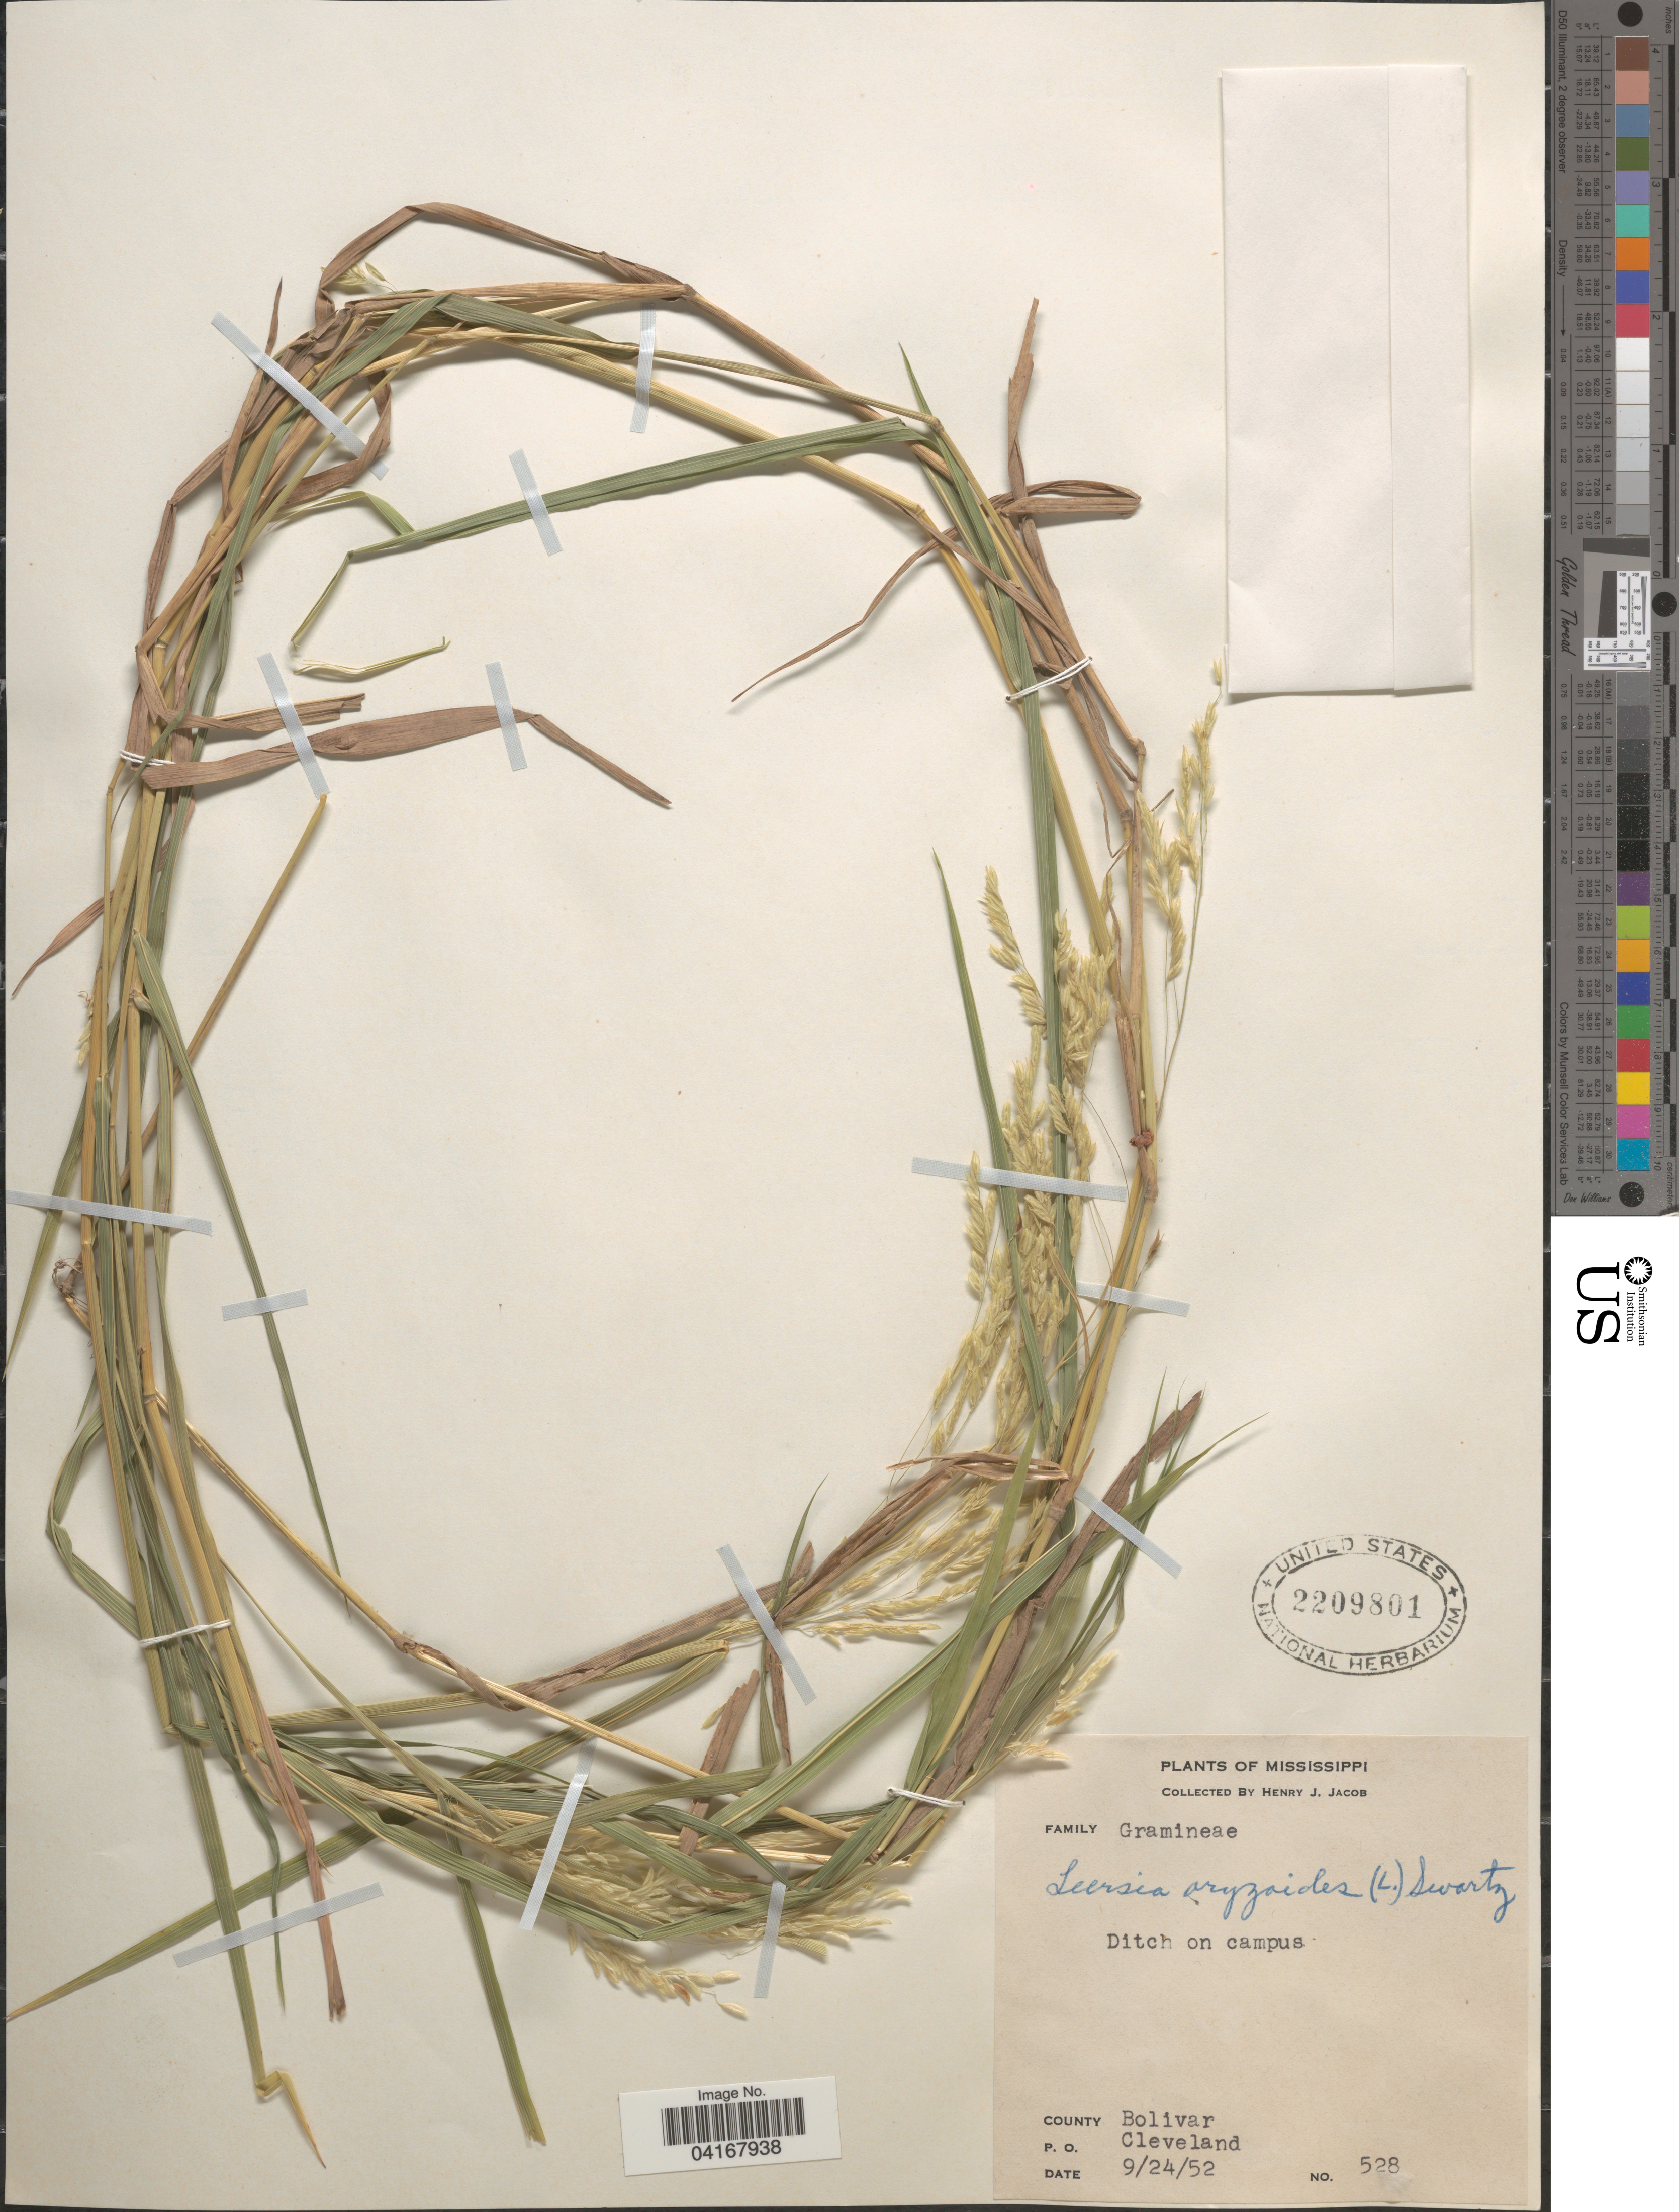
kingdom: Plantae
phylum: Tracheophyta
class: Liliopsida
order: Poales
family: Poaceae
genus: Leersia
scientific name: Leersia oryzoides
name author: (L.) Sw.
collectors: H. Jacob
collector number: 528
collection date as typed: Transcribed d/m/y: 24/9/52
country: United States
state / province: Mississippi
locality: County Bolivar.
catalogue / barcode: US 2209801